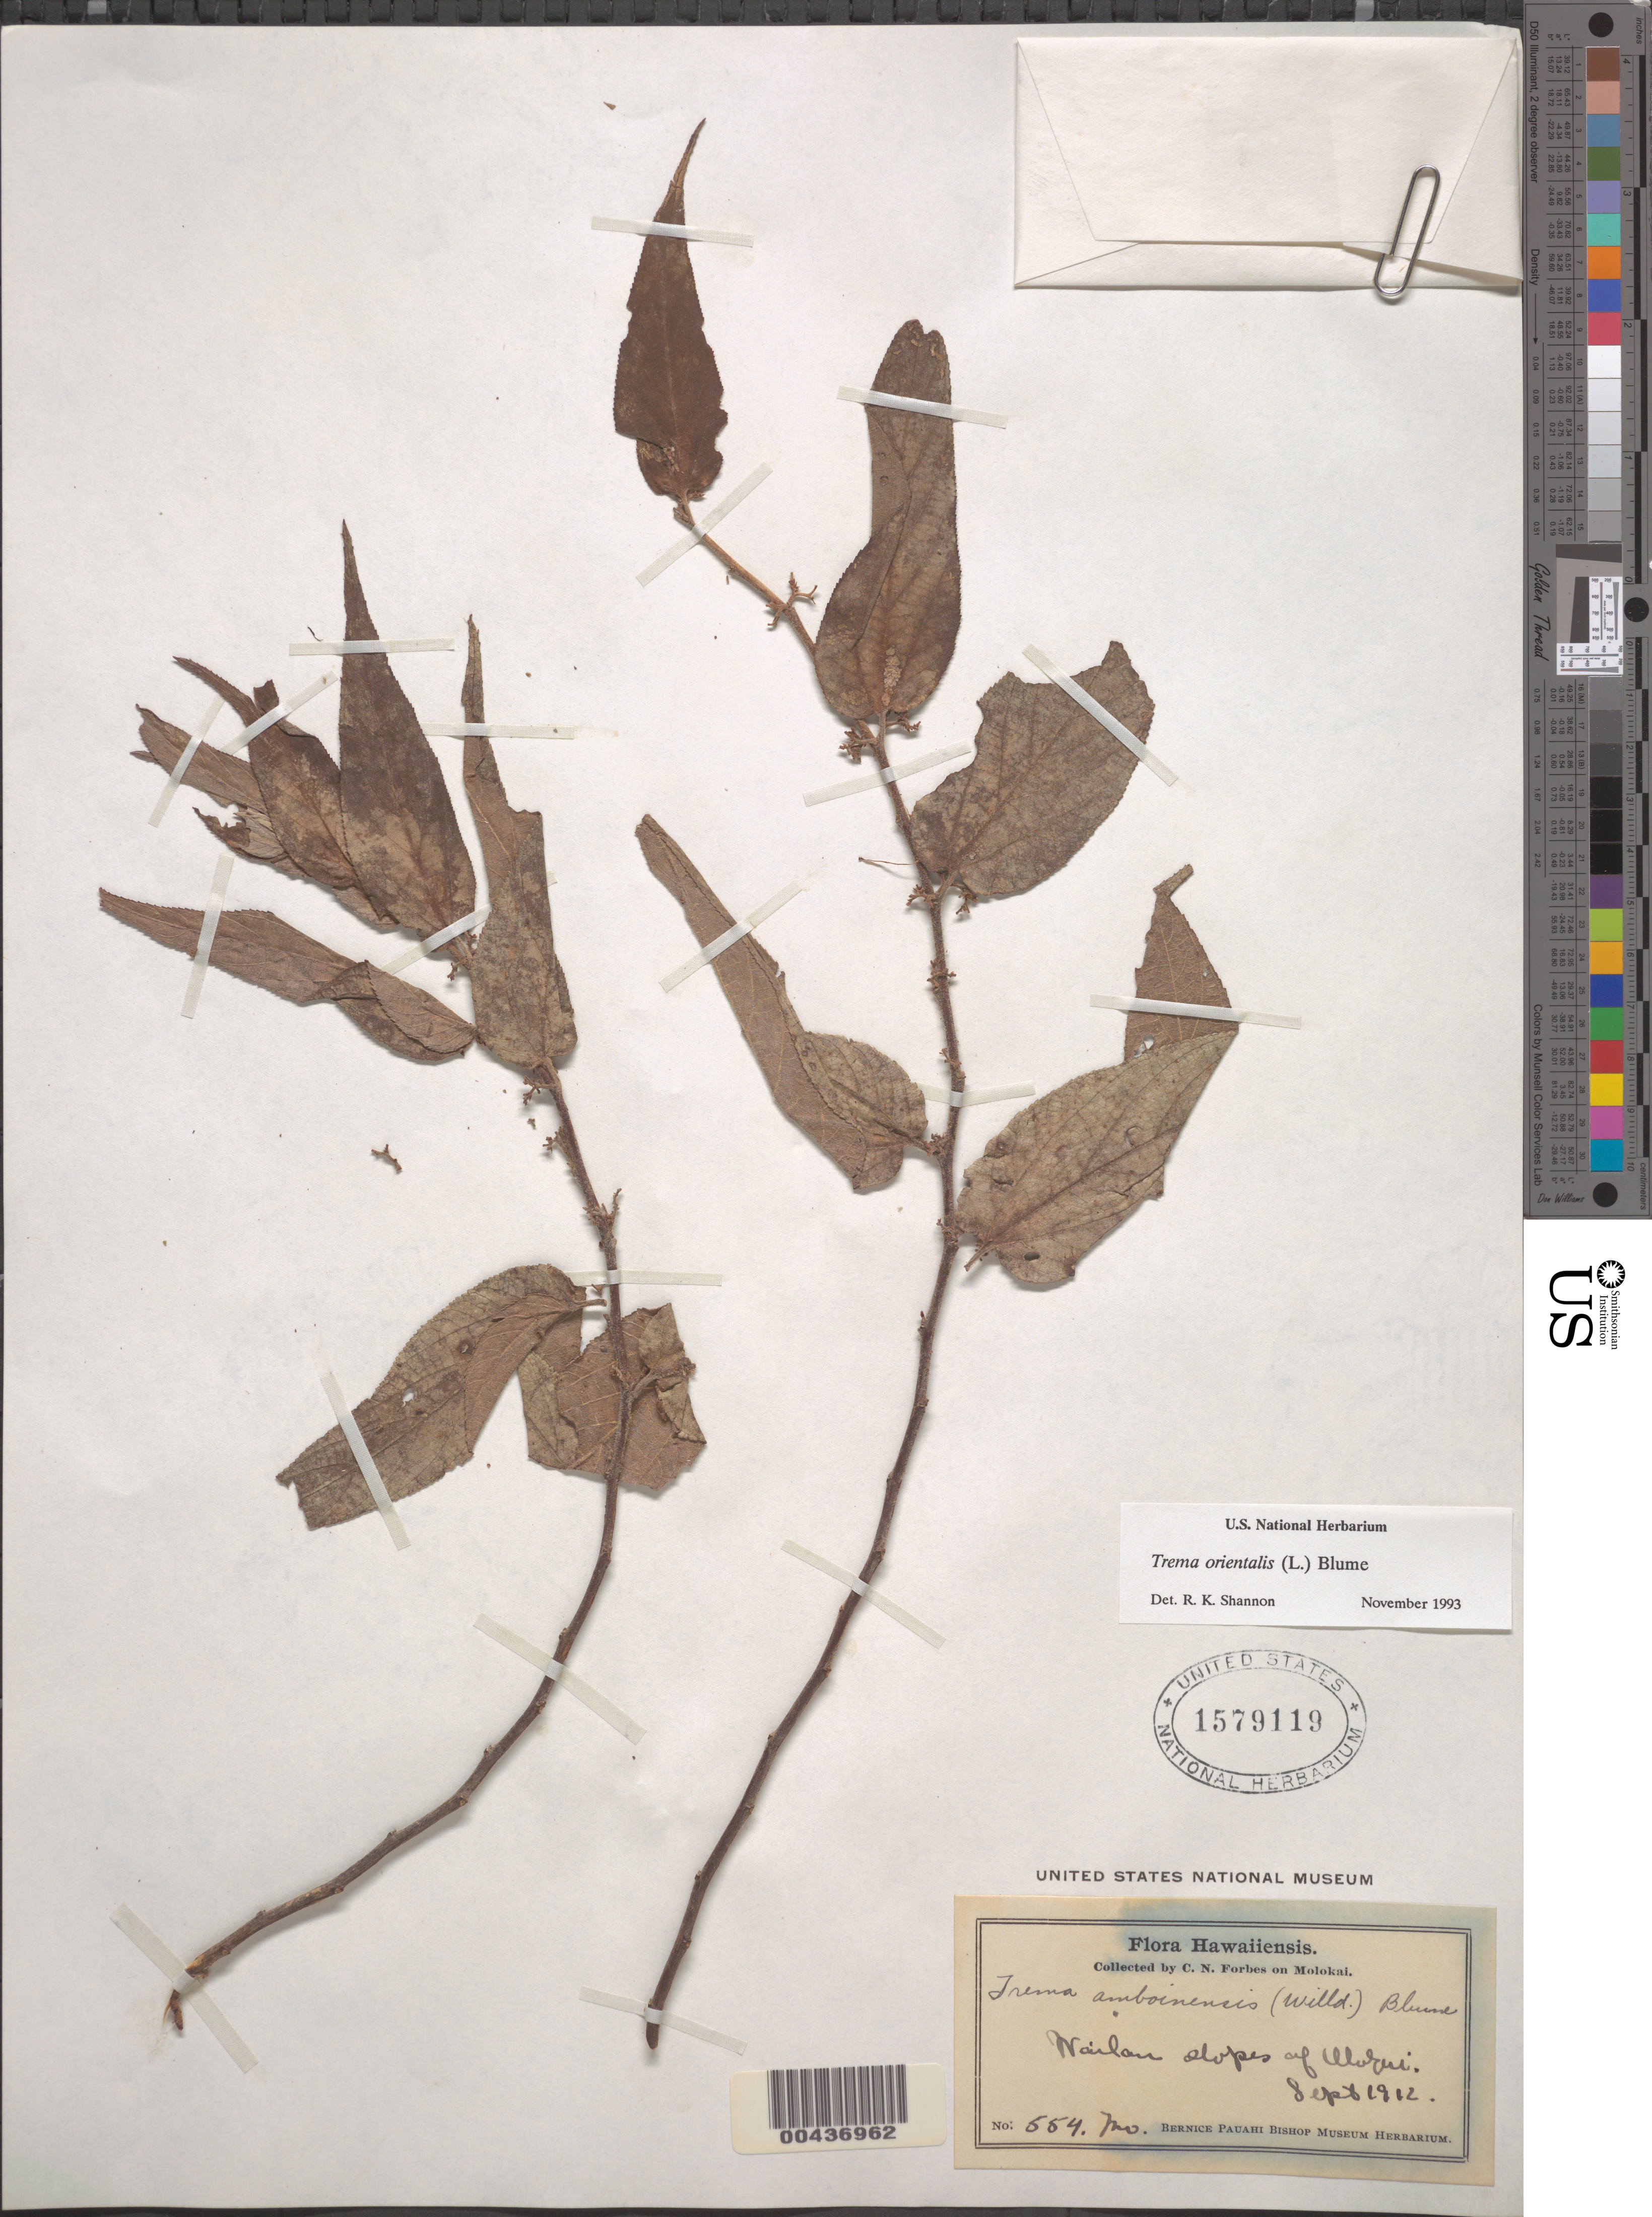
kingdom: Plantae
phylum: Tracheophyta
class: Magnoliopsida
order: Rosales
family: Cannabaceae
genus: Trema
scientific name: Trema orientale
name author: (L.) Blume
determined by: Shannon, R. K., (UNITED STATES)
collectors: C. N. Forbes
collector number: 554.Mo.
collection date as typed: Sep 1912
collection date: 1912-09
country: United States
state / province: Hawaii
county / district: Honolulu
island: Oahu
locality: Wailau, slopes of Ulokui, Oahu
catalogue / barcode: US 1579119